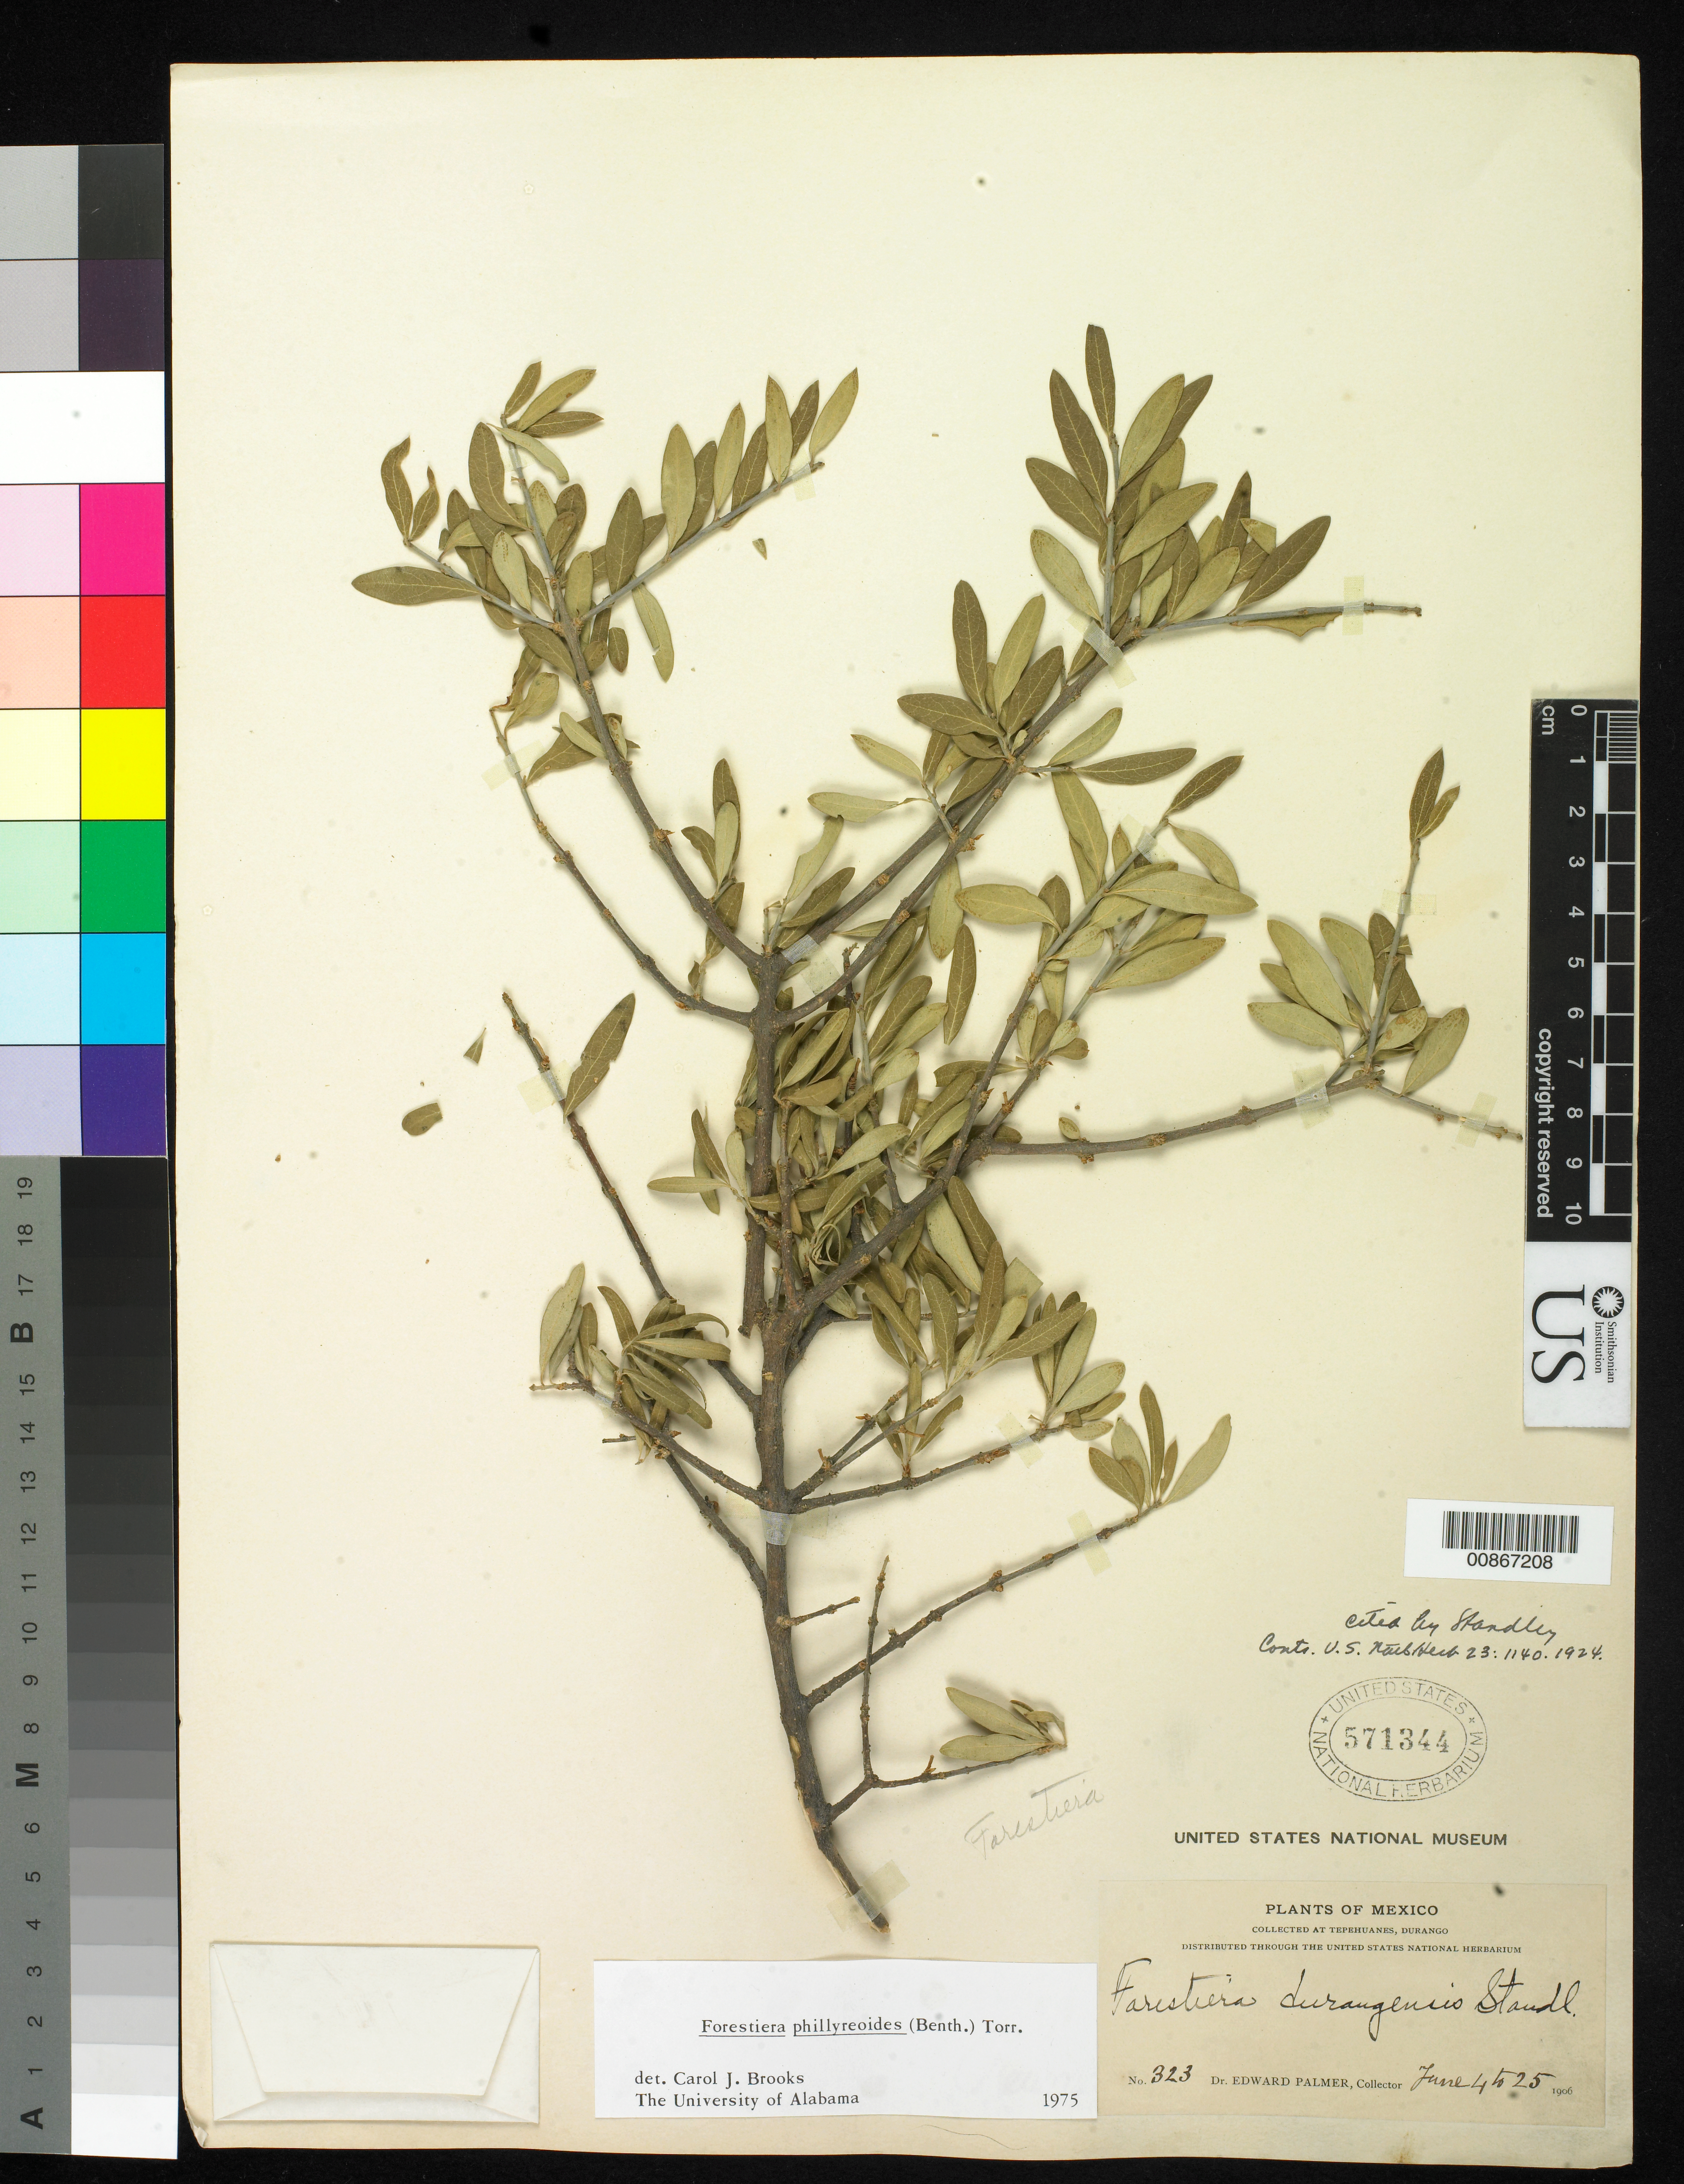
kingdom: Plantae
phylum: Tracheophyta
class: Magnoliopsida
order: Lamiales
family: Oleaceae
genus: Forestiera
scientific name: Forestiera phillyreoides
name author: (Benth.) Torr.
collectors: E. Palmer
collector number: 323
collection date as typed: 04 Jun 1906 to 25 Jun 1906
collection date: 1906-06-04/1906-06-25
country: Mexico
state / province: Durango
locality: Tepehuanes, Durango.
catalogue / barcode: US 571344